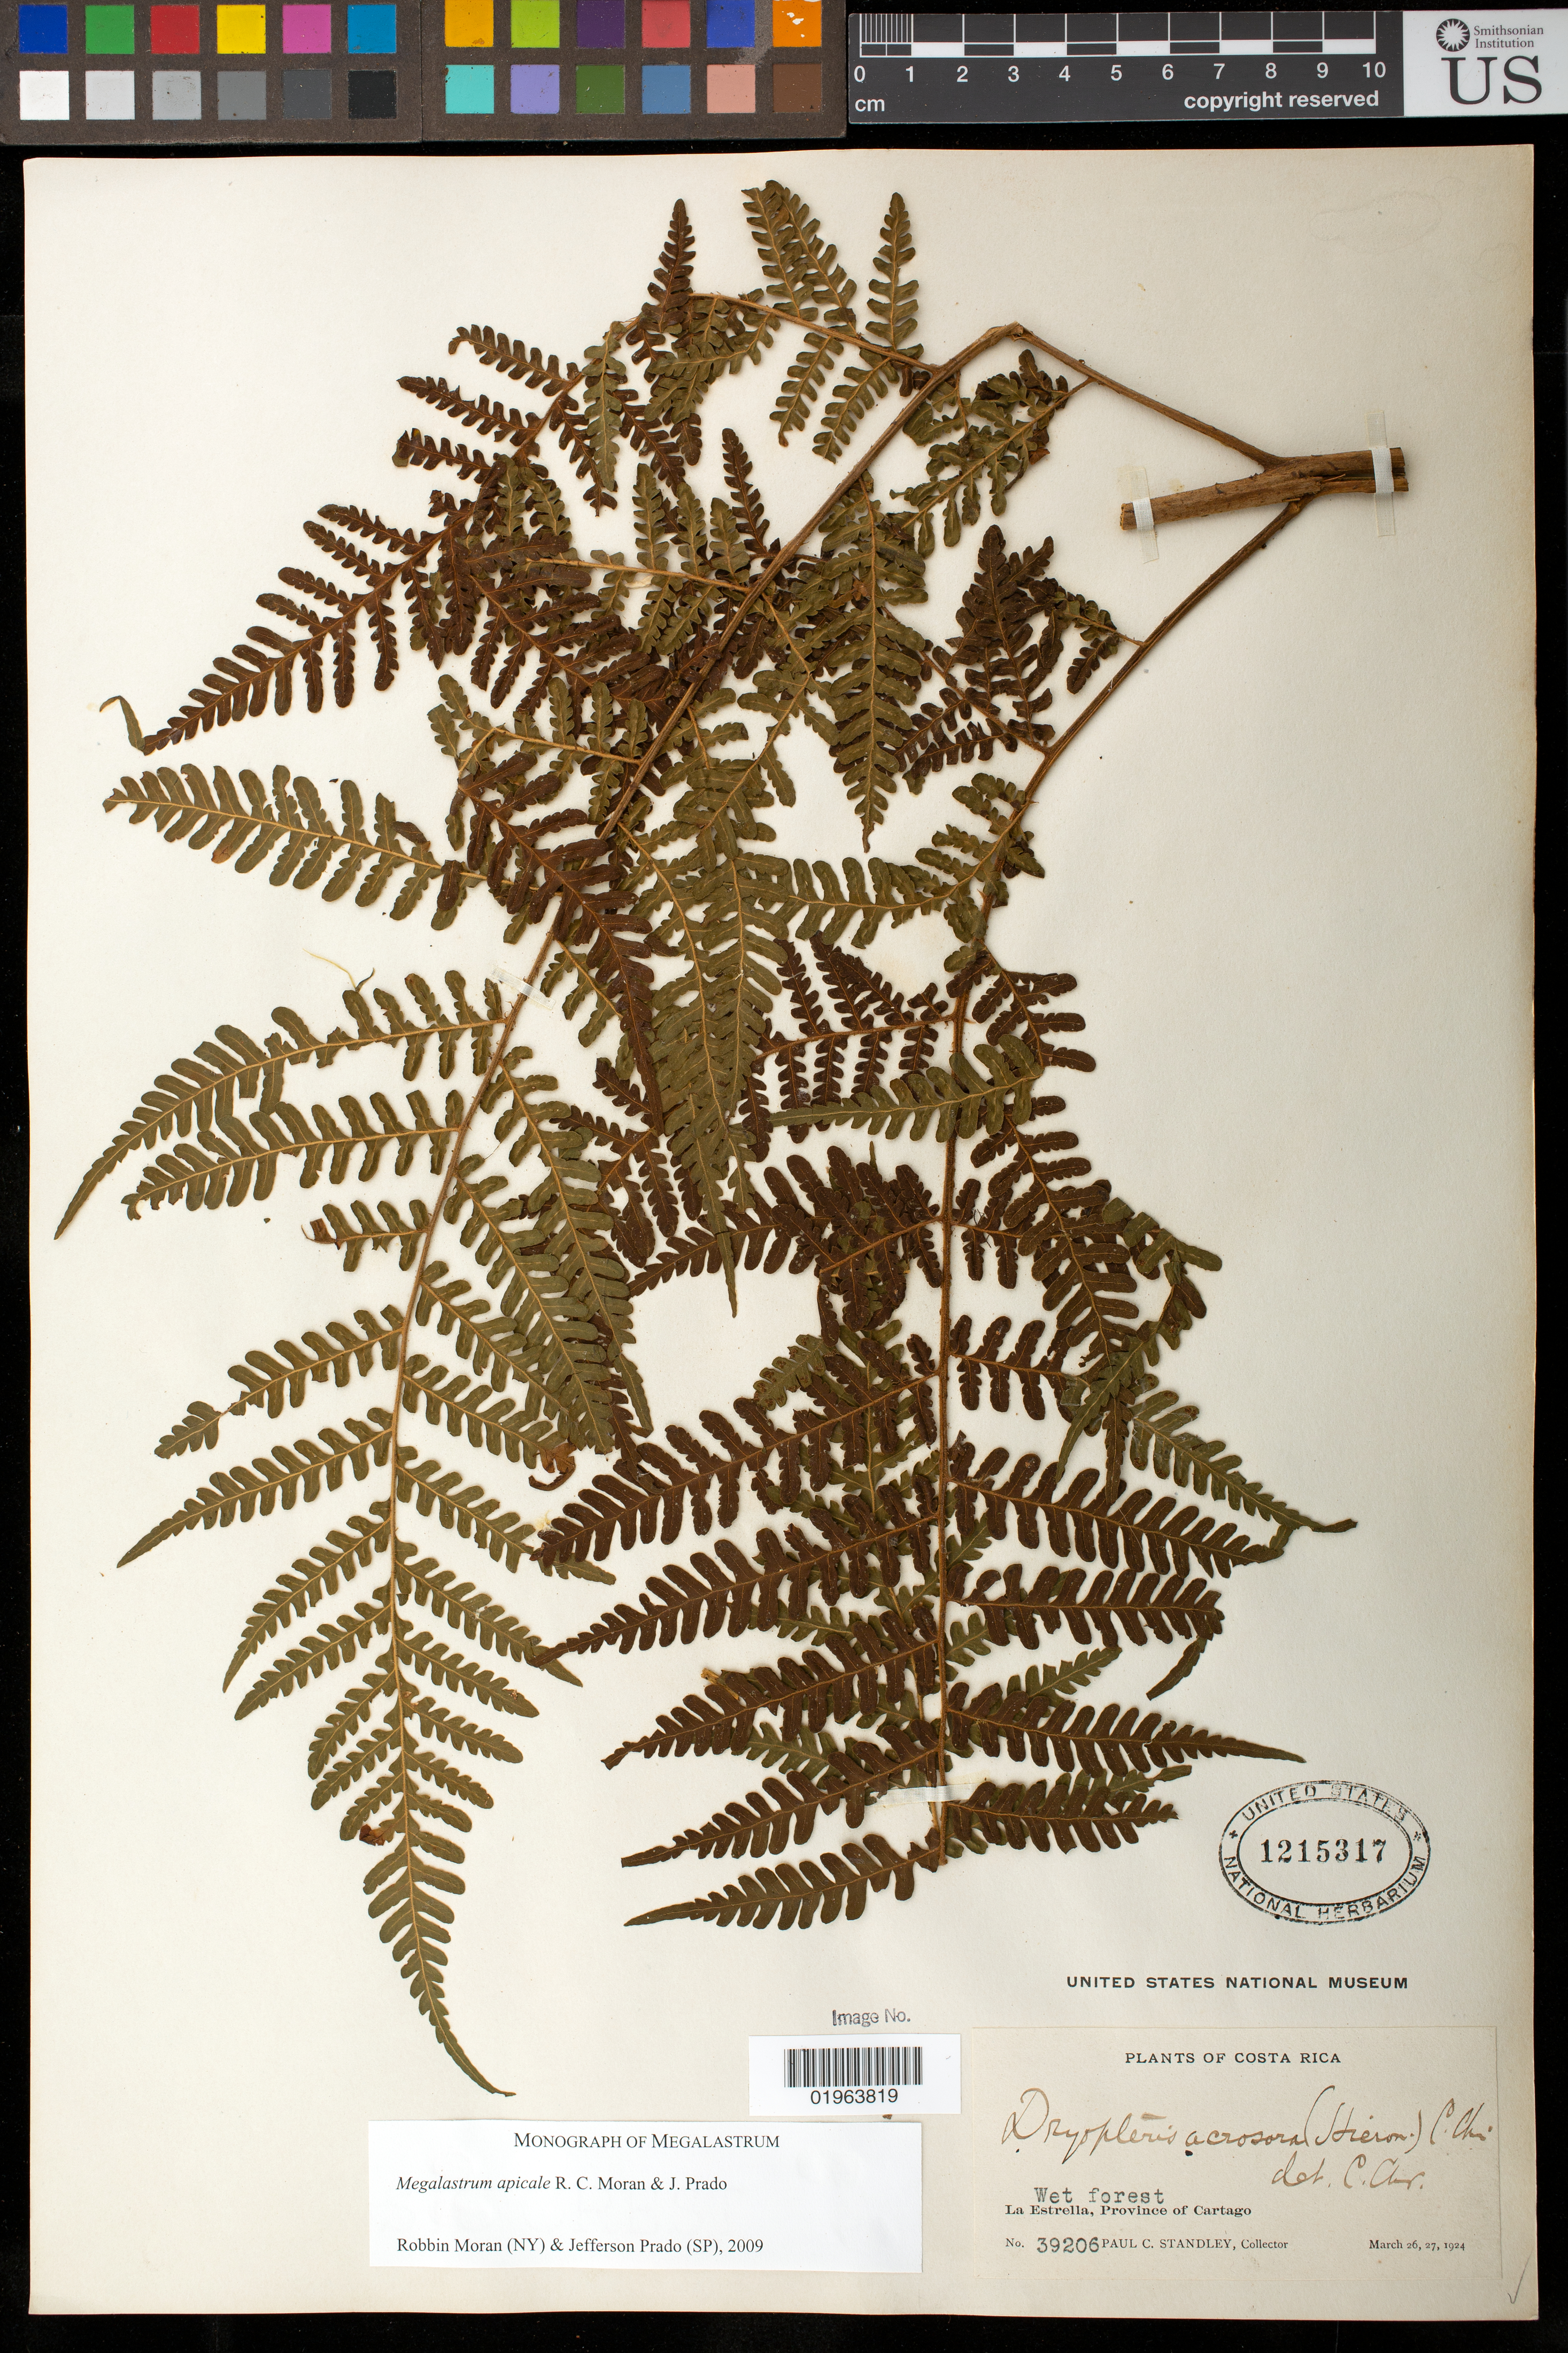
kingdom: Plantae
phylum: Tracheophyta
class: Polypodiopsida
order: Polypodiales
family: Dryopteridaceae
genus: Megalastrum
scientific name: Megalastrum apicale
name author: R.C. Moran & J. Prado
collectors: P. C. Standley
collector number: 39206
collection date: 1924-03-26/1924-03-27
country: Costa Rica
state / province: Cartago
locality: La Estrella, Province of Cartago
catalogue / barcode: US 1215317